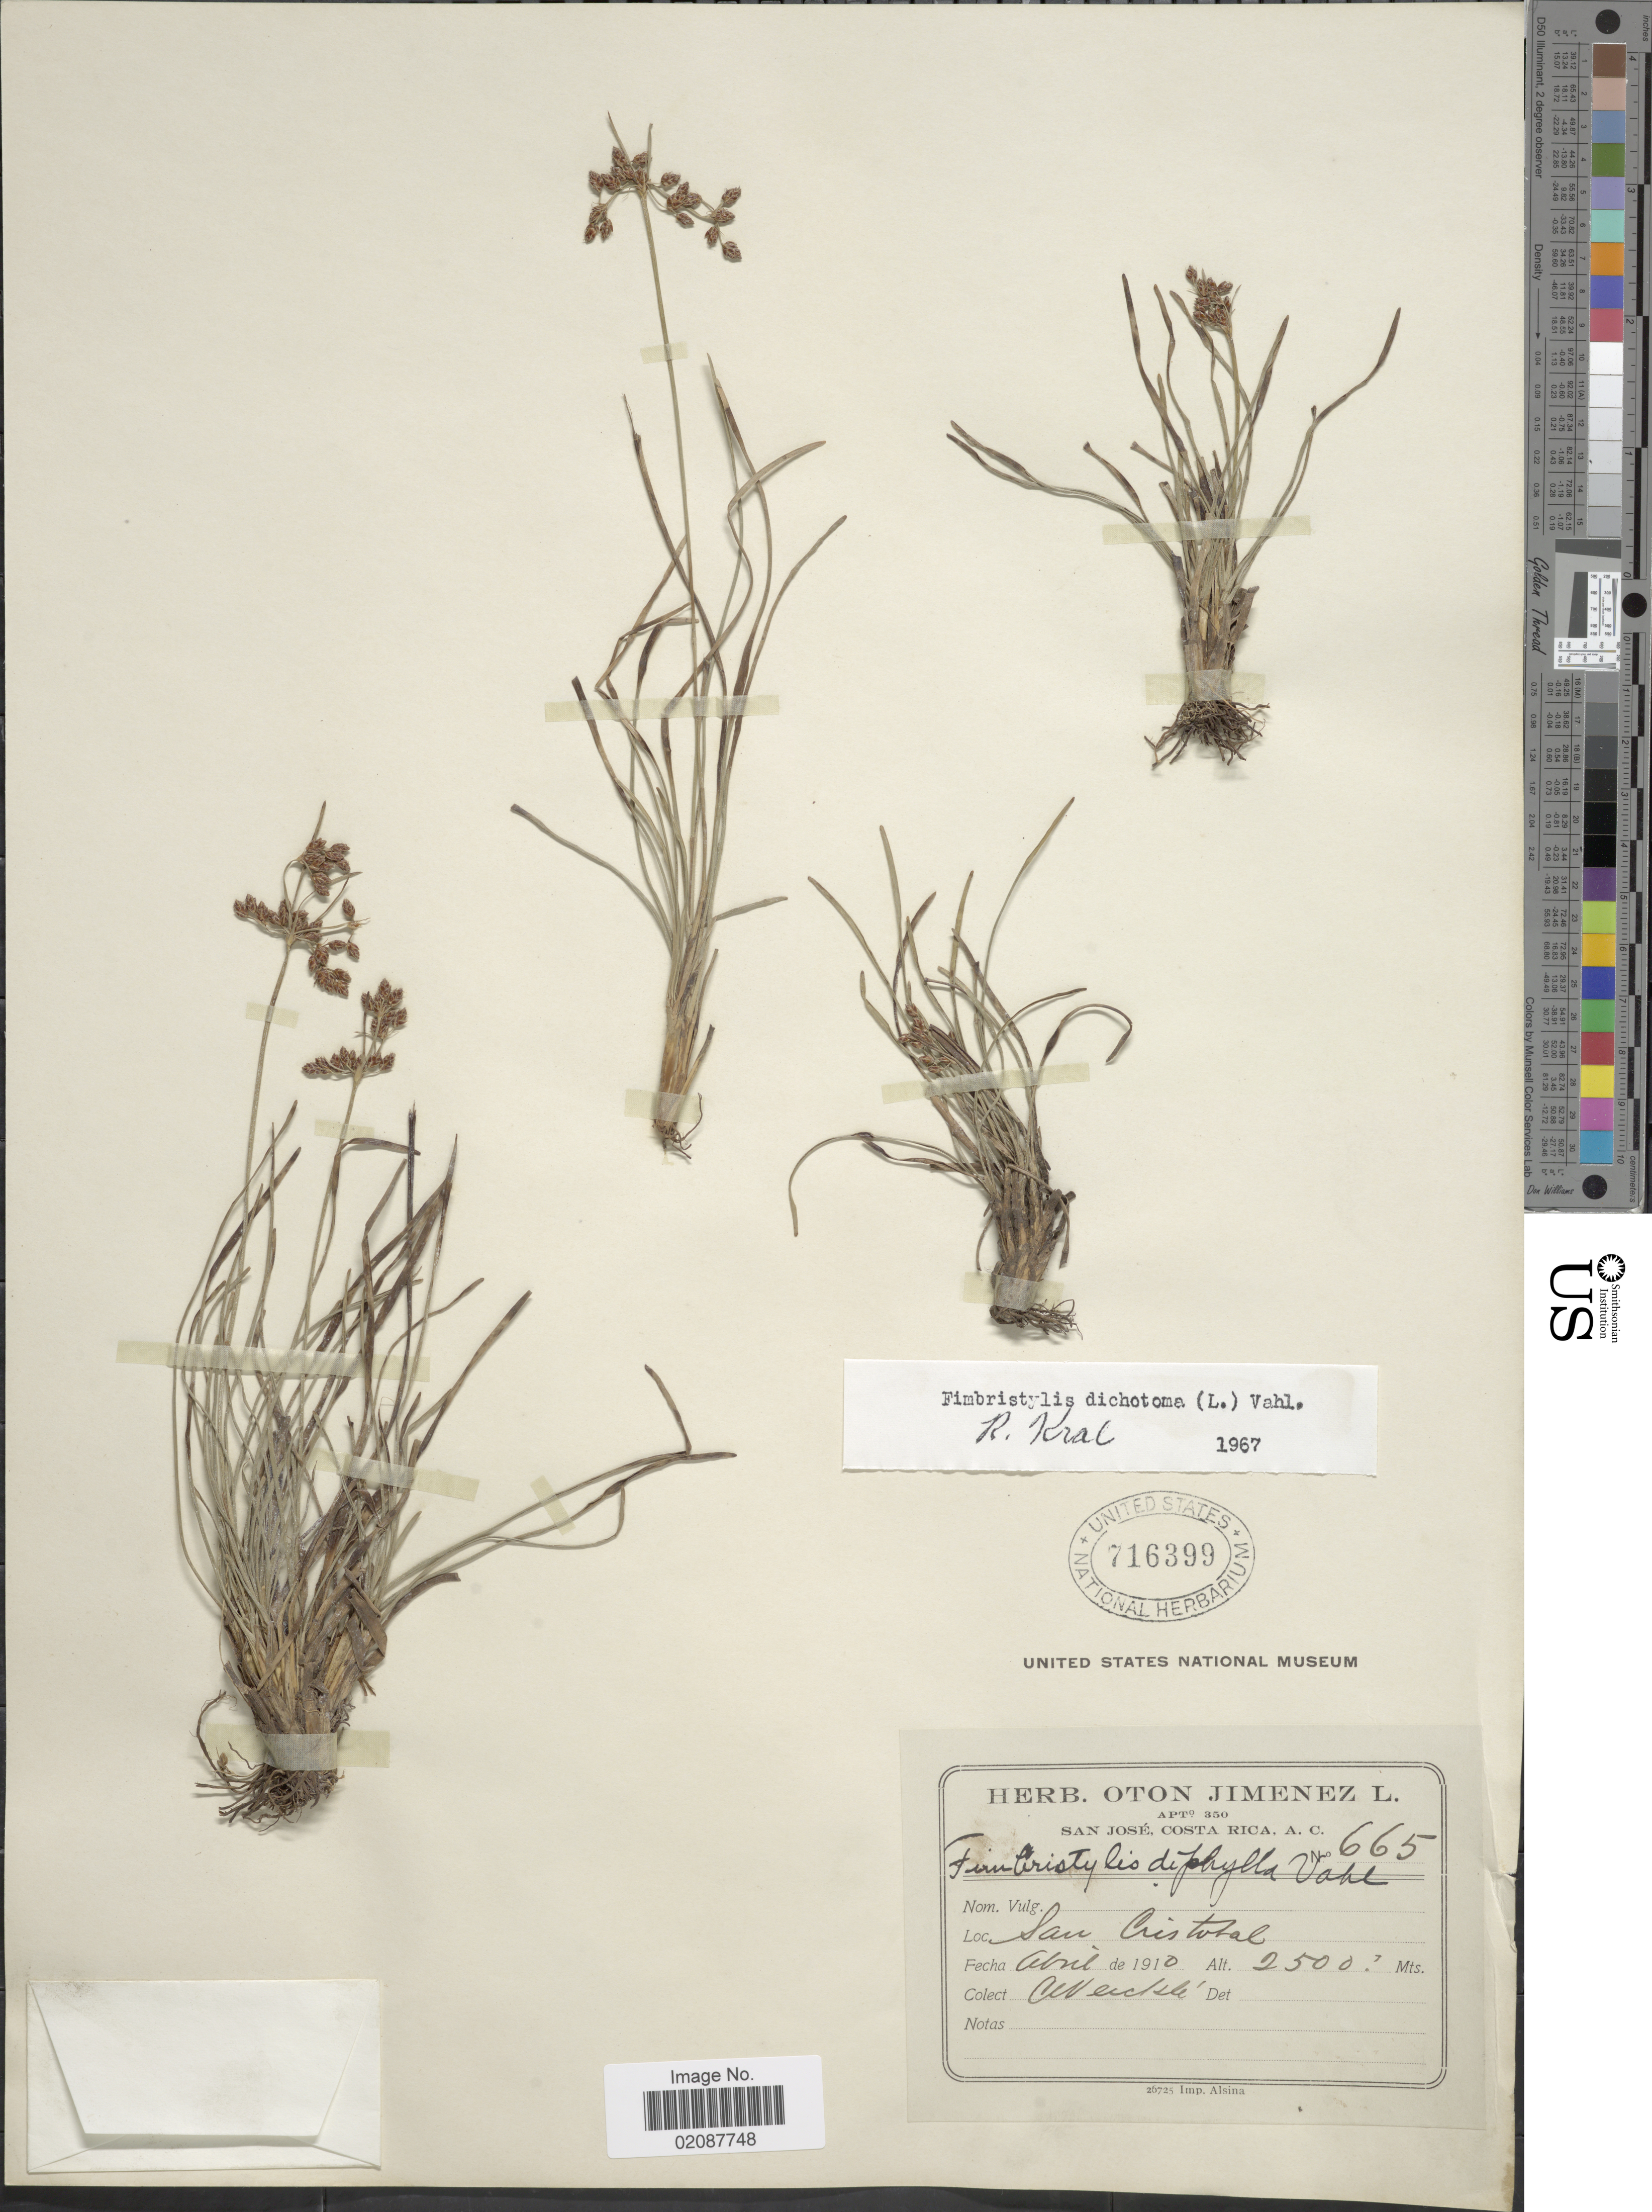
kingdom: Plantae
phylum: Tracheophyta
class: Liliopsida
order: Poales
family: Cyperaceae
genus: Fimbristylis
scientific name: Fimbristylis dichotoma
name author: (L.) Vahl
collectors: C. Wercklé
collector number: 665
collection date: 1910-04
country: Costa Rica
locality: San Cristobal.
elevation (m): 2500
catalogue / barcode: US 716399